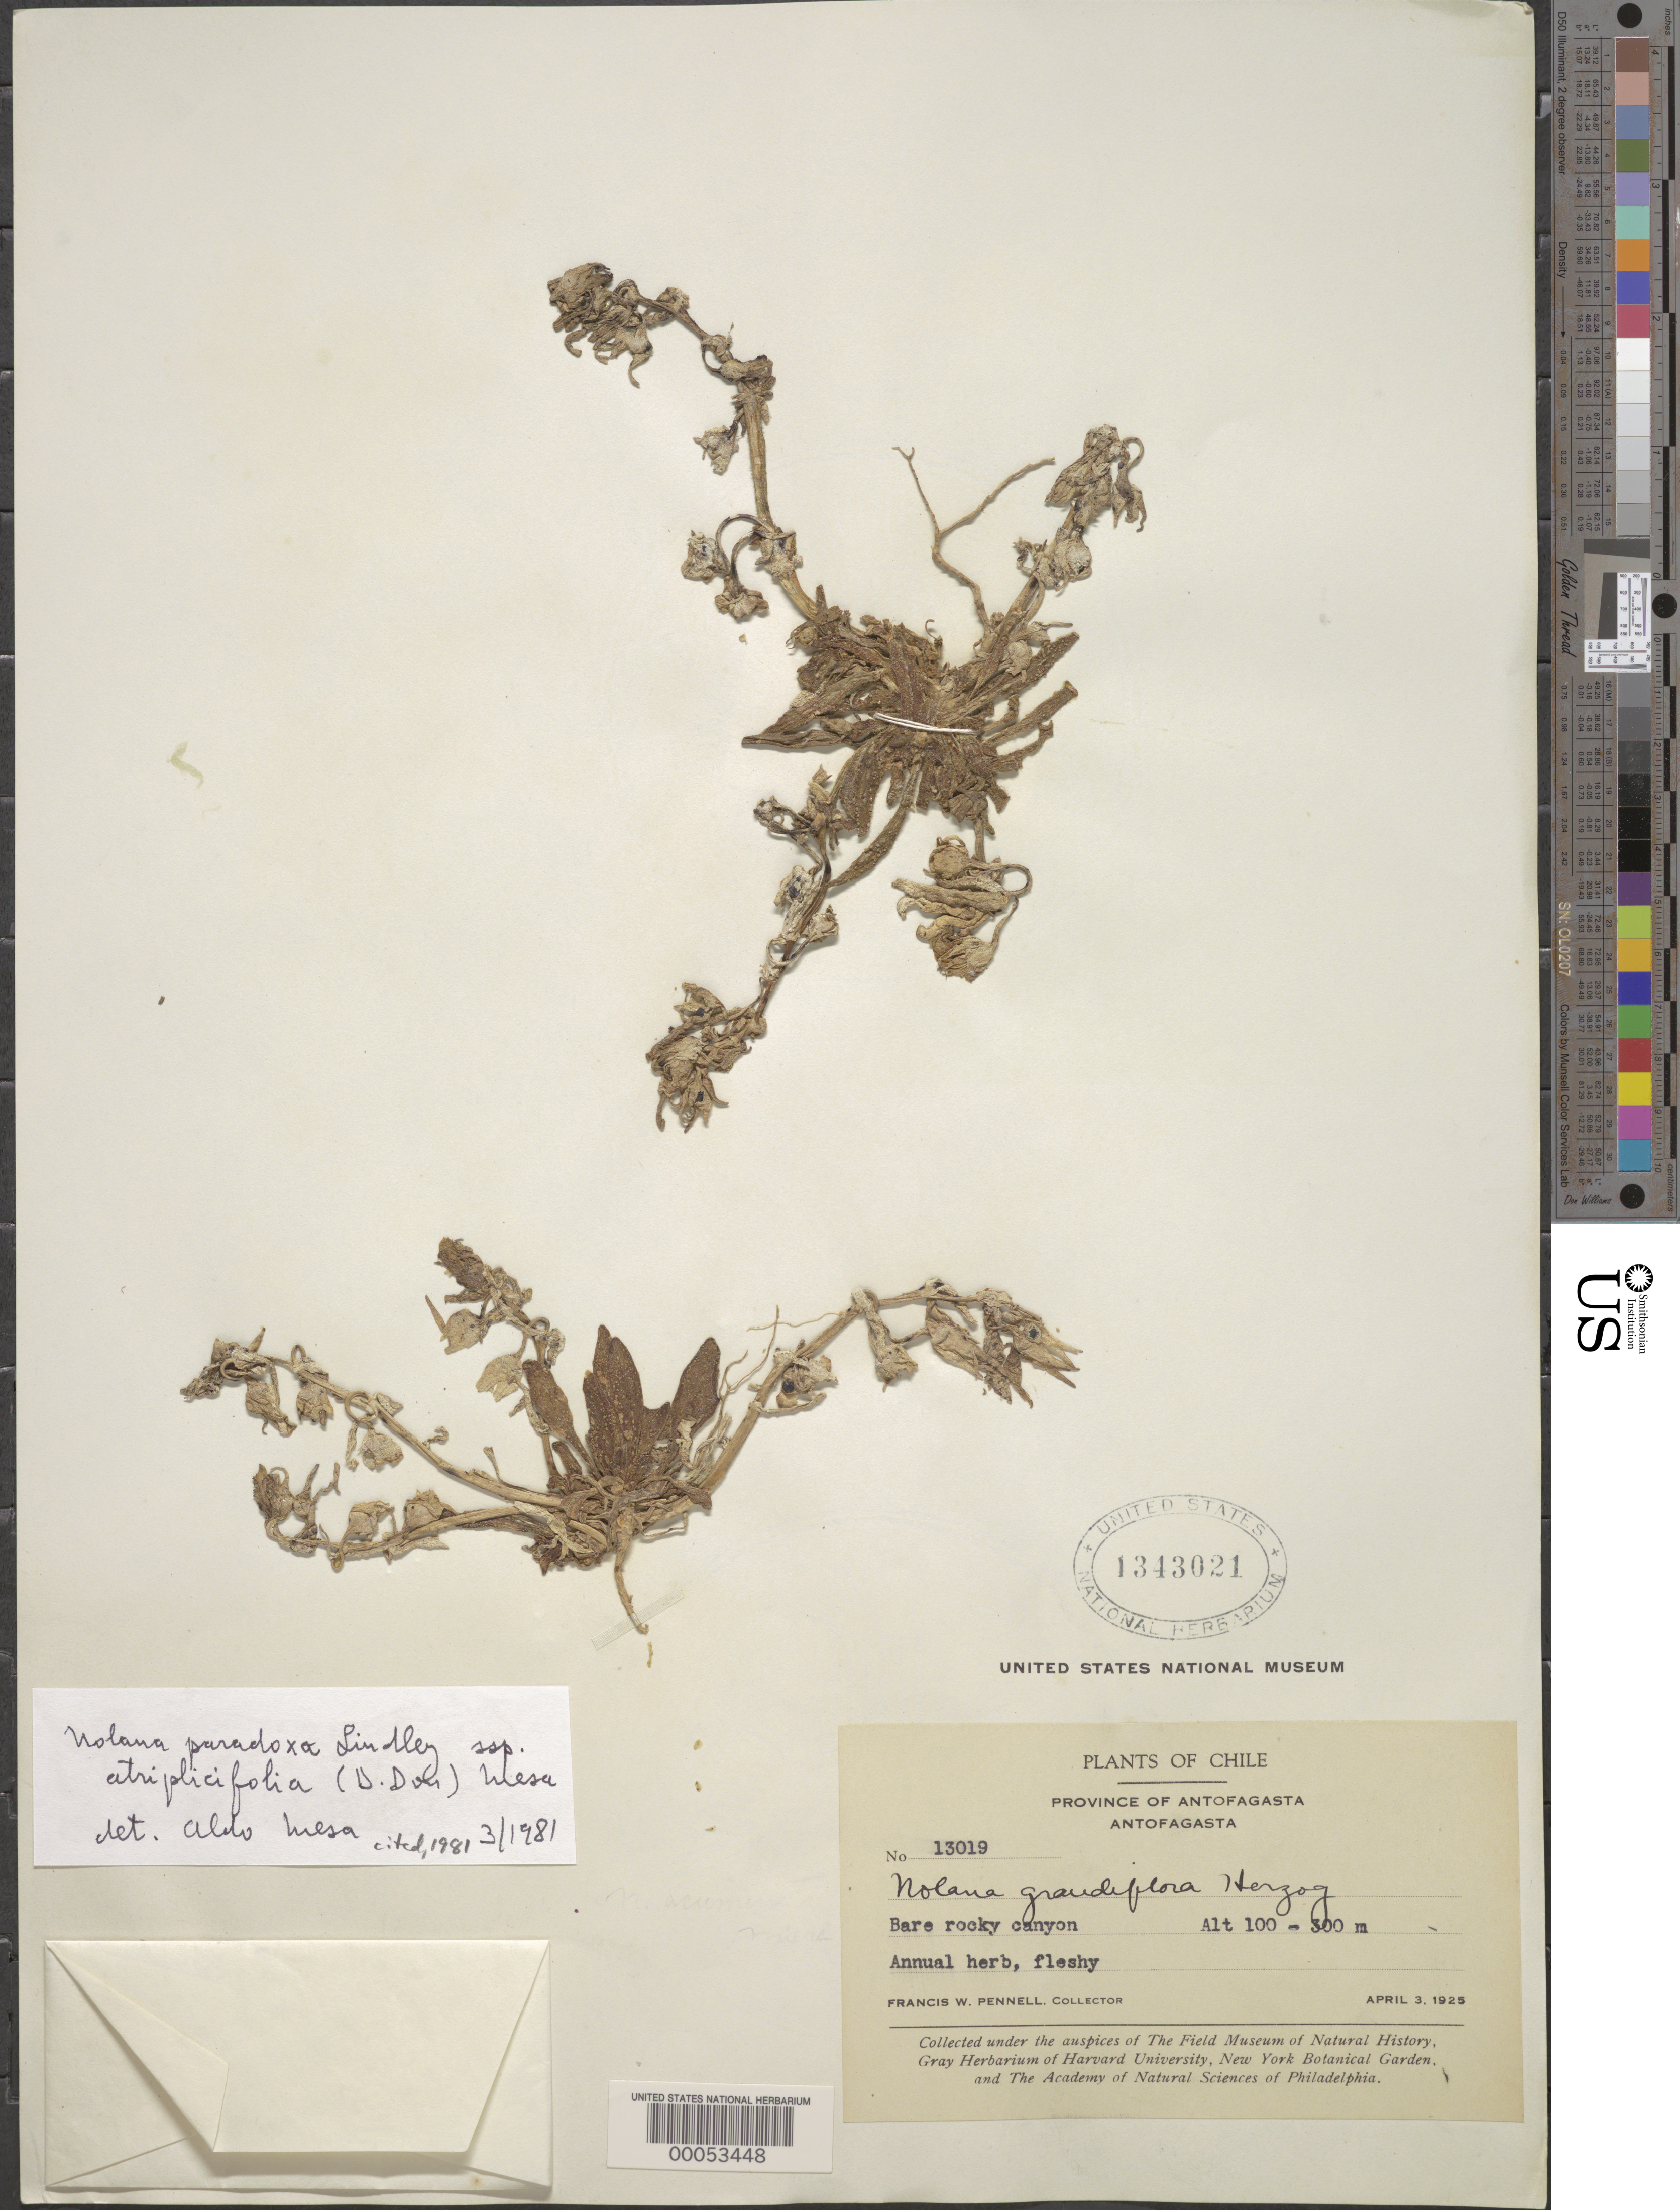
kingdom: Plantae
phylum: Tracheophyta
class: Magnoliopsida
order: Solanales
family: Solanaceae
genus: Nolana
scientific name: Nolana paradoxa subsp. atriplicifolia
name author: (Reider) Mesa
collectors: F. W. Pennell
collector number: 13019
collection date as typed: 03 Apr 1925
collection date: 1925-04-03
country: Chile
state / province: Antofagasta (II)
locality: Antofagasta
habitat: Bare rocky canyon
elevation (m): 100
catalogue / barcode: US 1343021